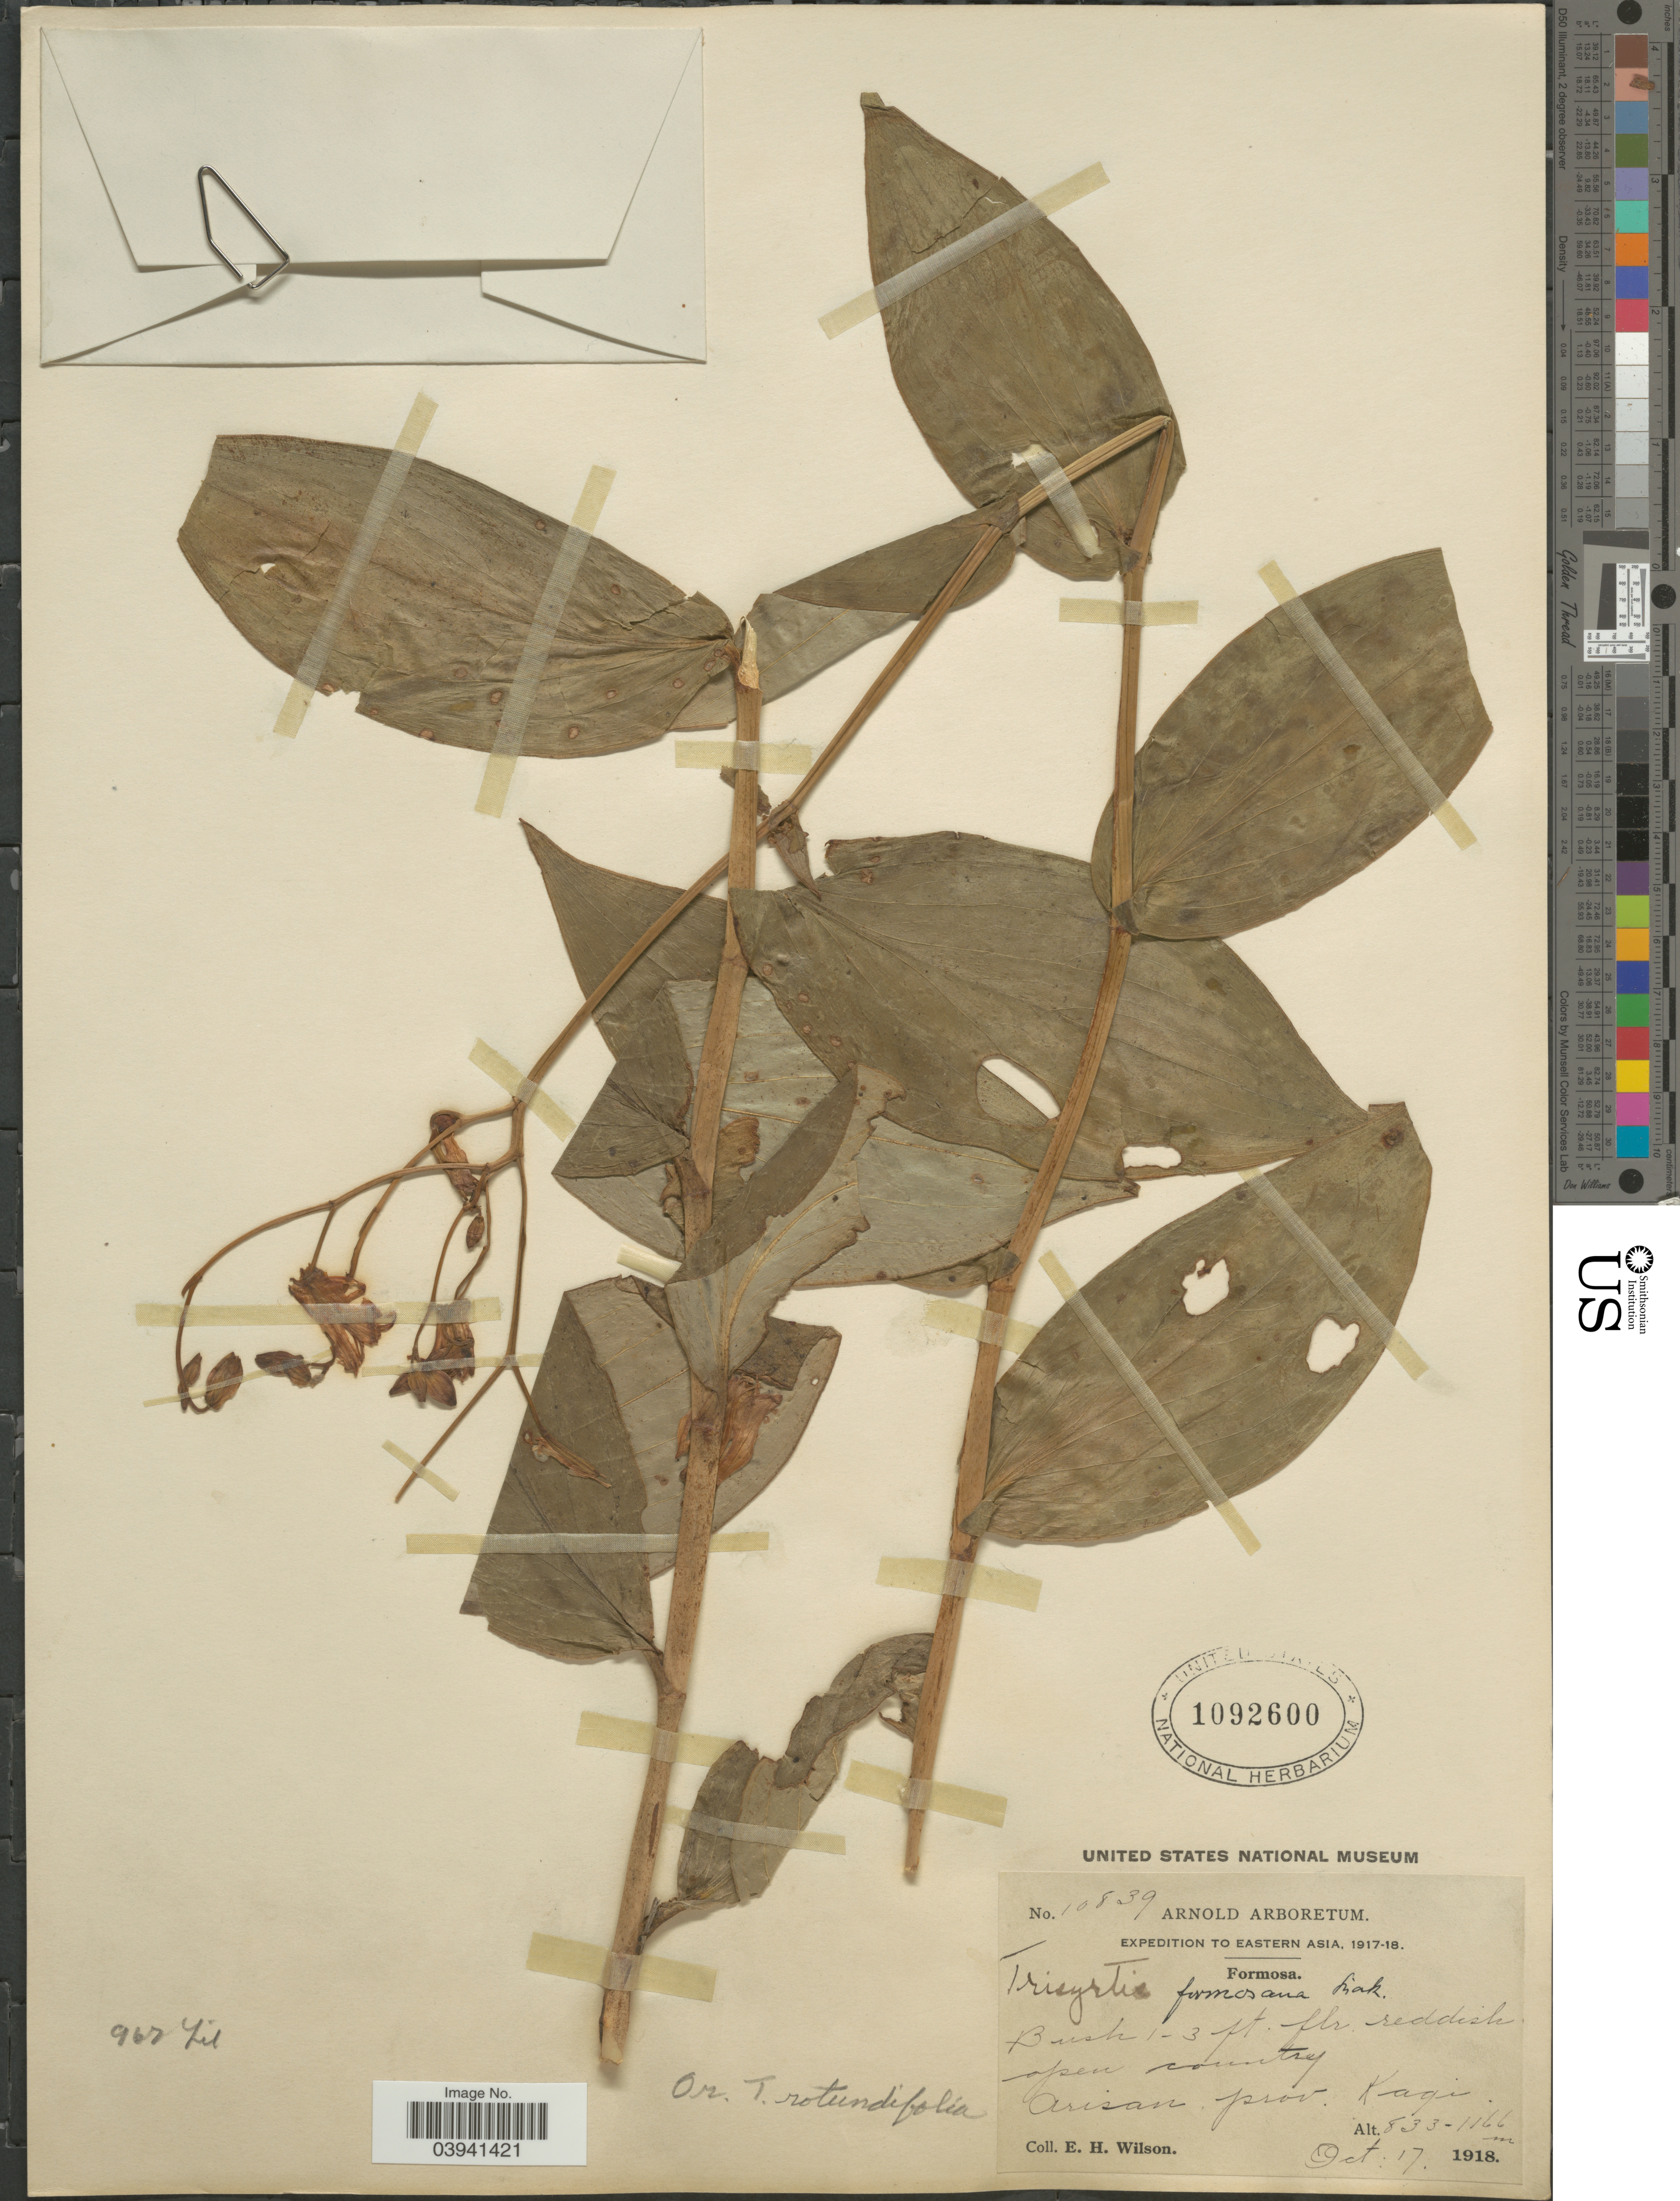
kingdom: Plantae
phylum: Tracheophyta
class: Liliopsida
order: Liliales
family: Liliaceae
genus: Tricyrtis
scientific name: Tricyrtis formosana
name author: Baker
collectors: E. Wilson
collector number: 10839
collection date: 1918-10-17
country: Taiwan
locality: Eastern Asia. Arisan, prov. Kagi.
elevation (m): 833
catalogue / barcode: US 1092600